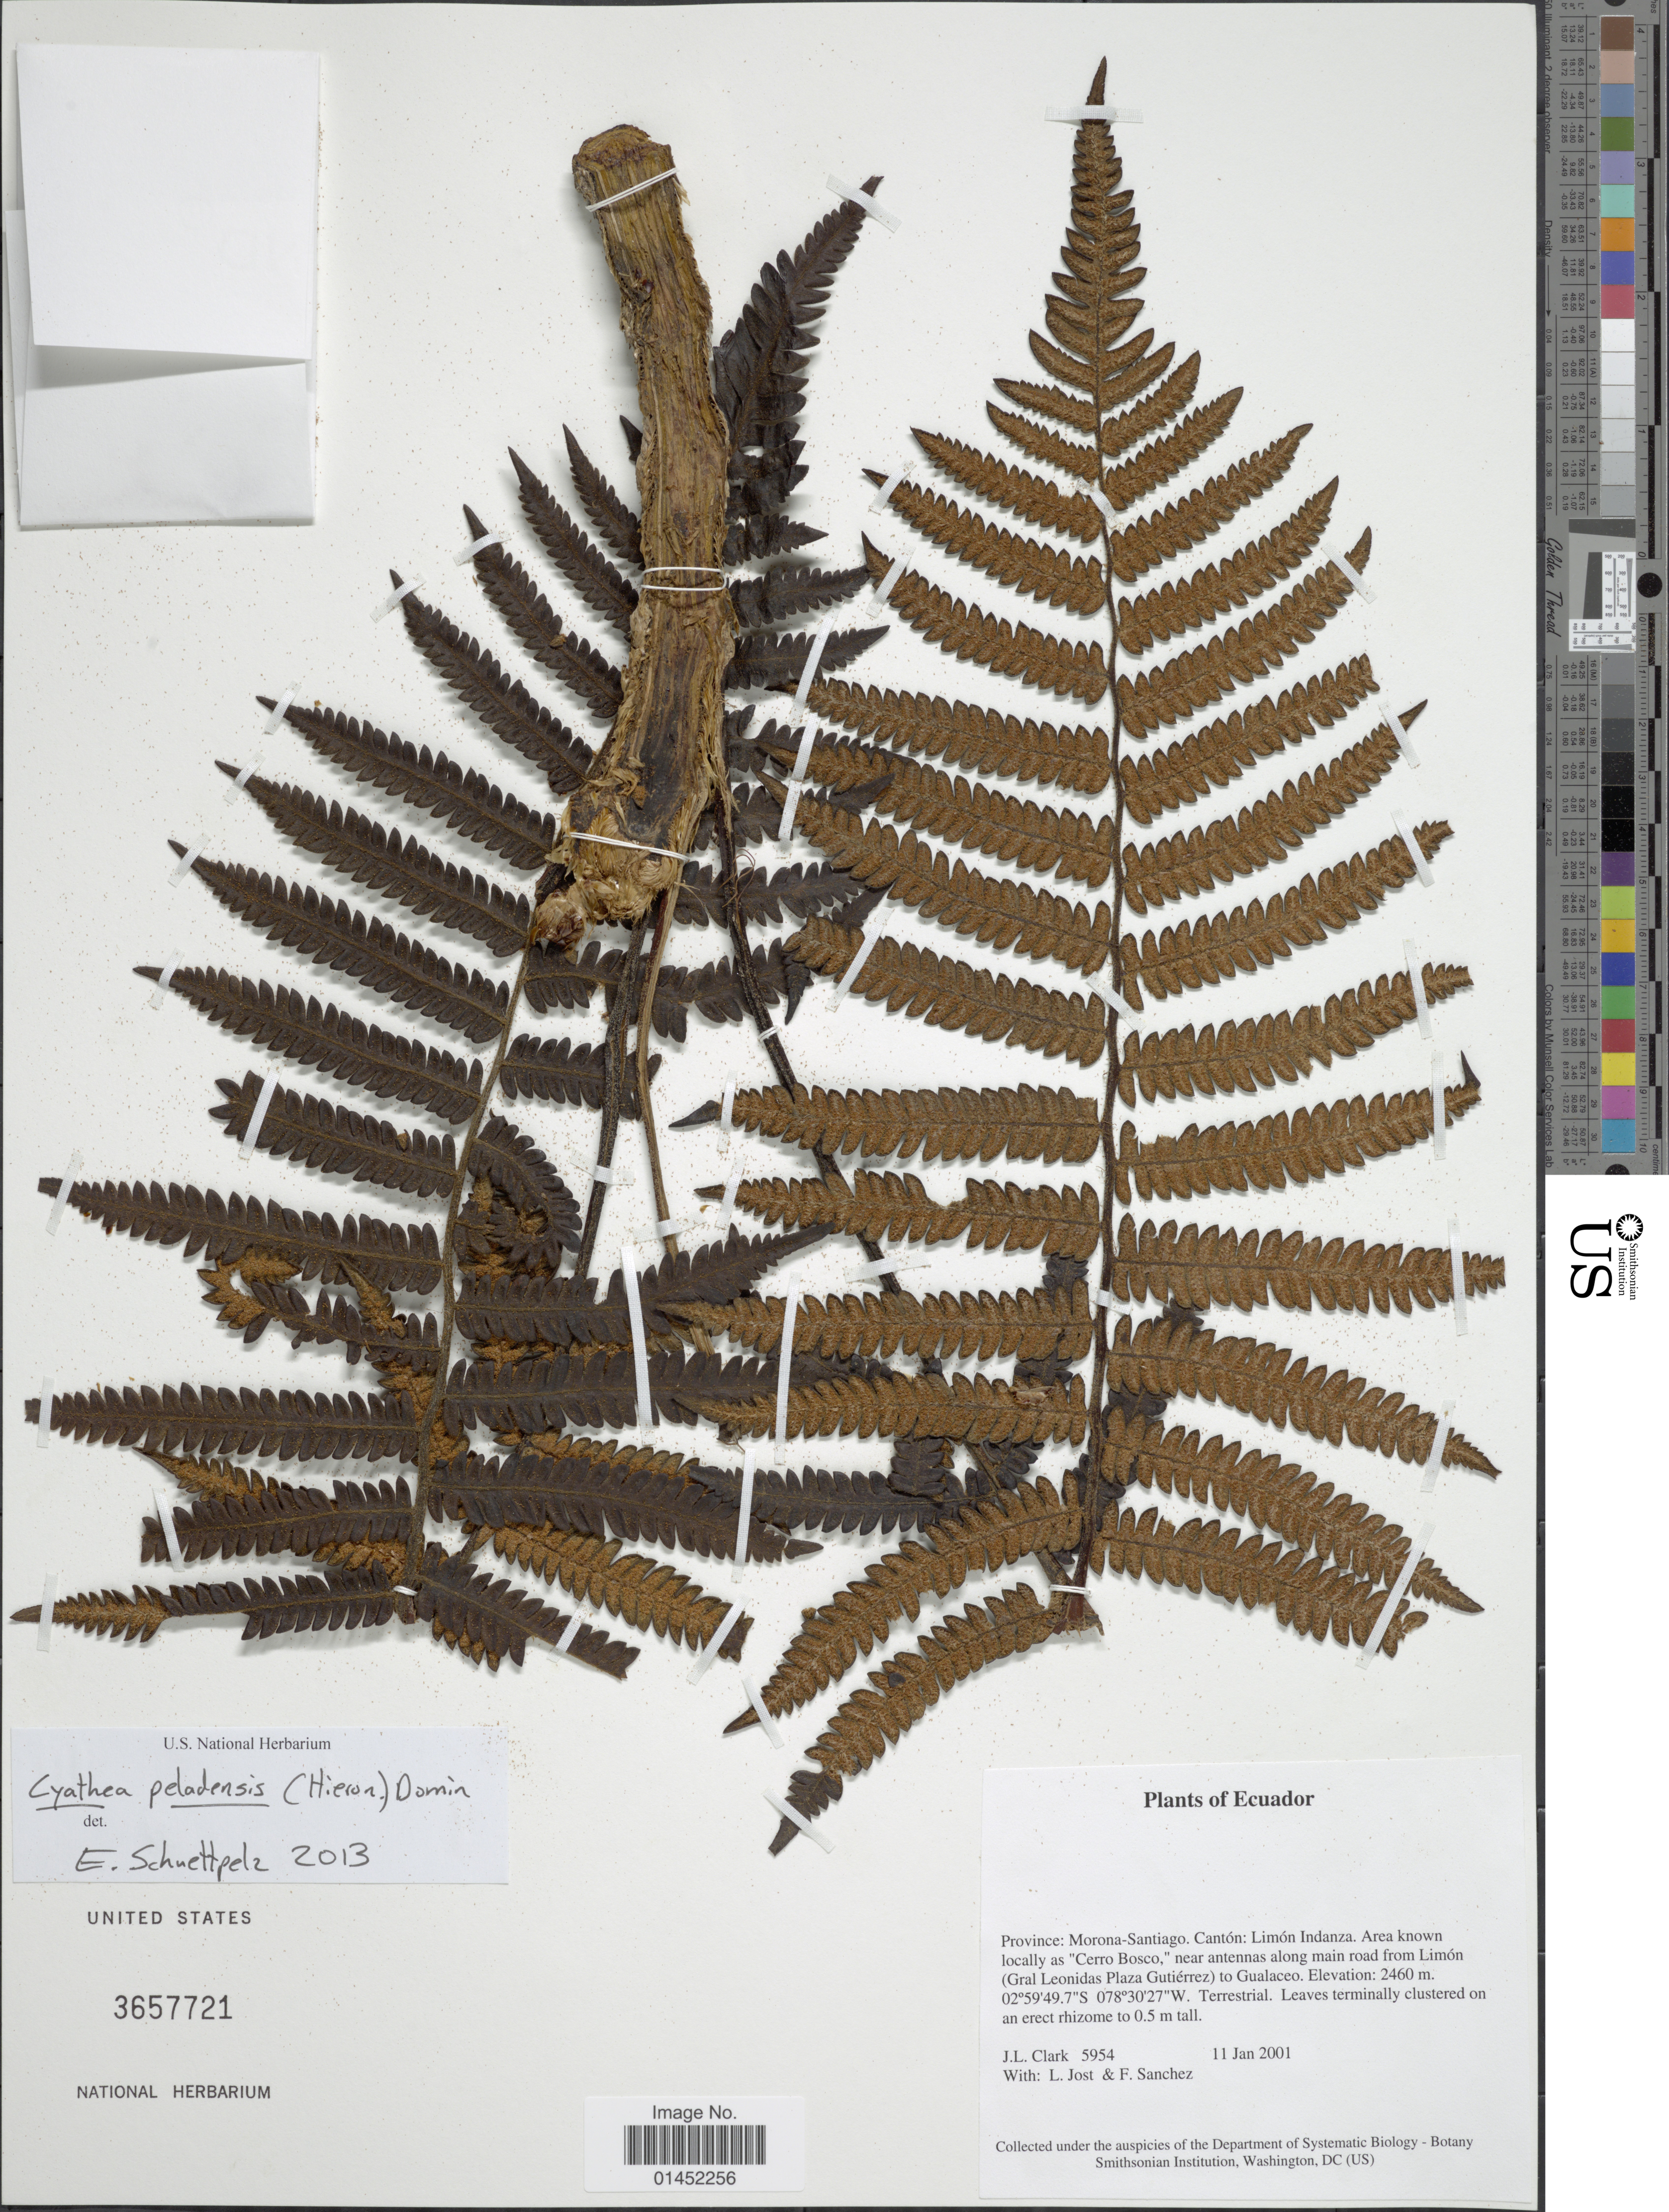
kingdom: Plantae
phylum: Tracheophyta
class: Polypodiopsida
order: Cyatheales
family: Cyatheaceae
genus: Cyathea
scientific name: Cyathea peladensis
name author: (Hieron.) Domin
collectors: J. L. Clark, L. Jost & F. Sanchez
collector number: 5954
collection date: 2001-01-11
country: Ecuador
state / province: Morona-Santiago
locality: Cantón: Limón Indanza. Area known locally as 'Cerro Bosco,' near antennas along main road from Limón (Gral Leonidas Plaza Gutiérrez) to Gialaceo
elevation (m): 2460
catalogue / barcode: US 3657721